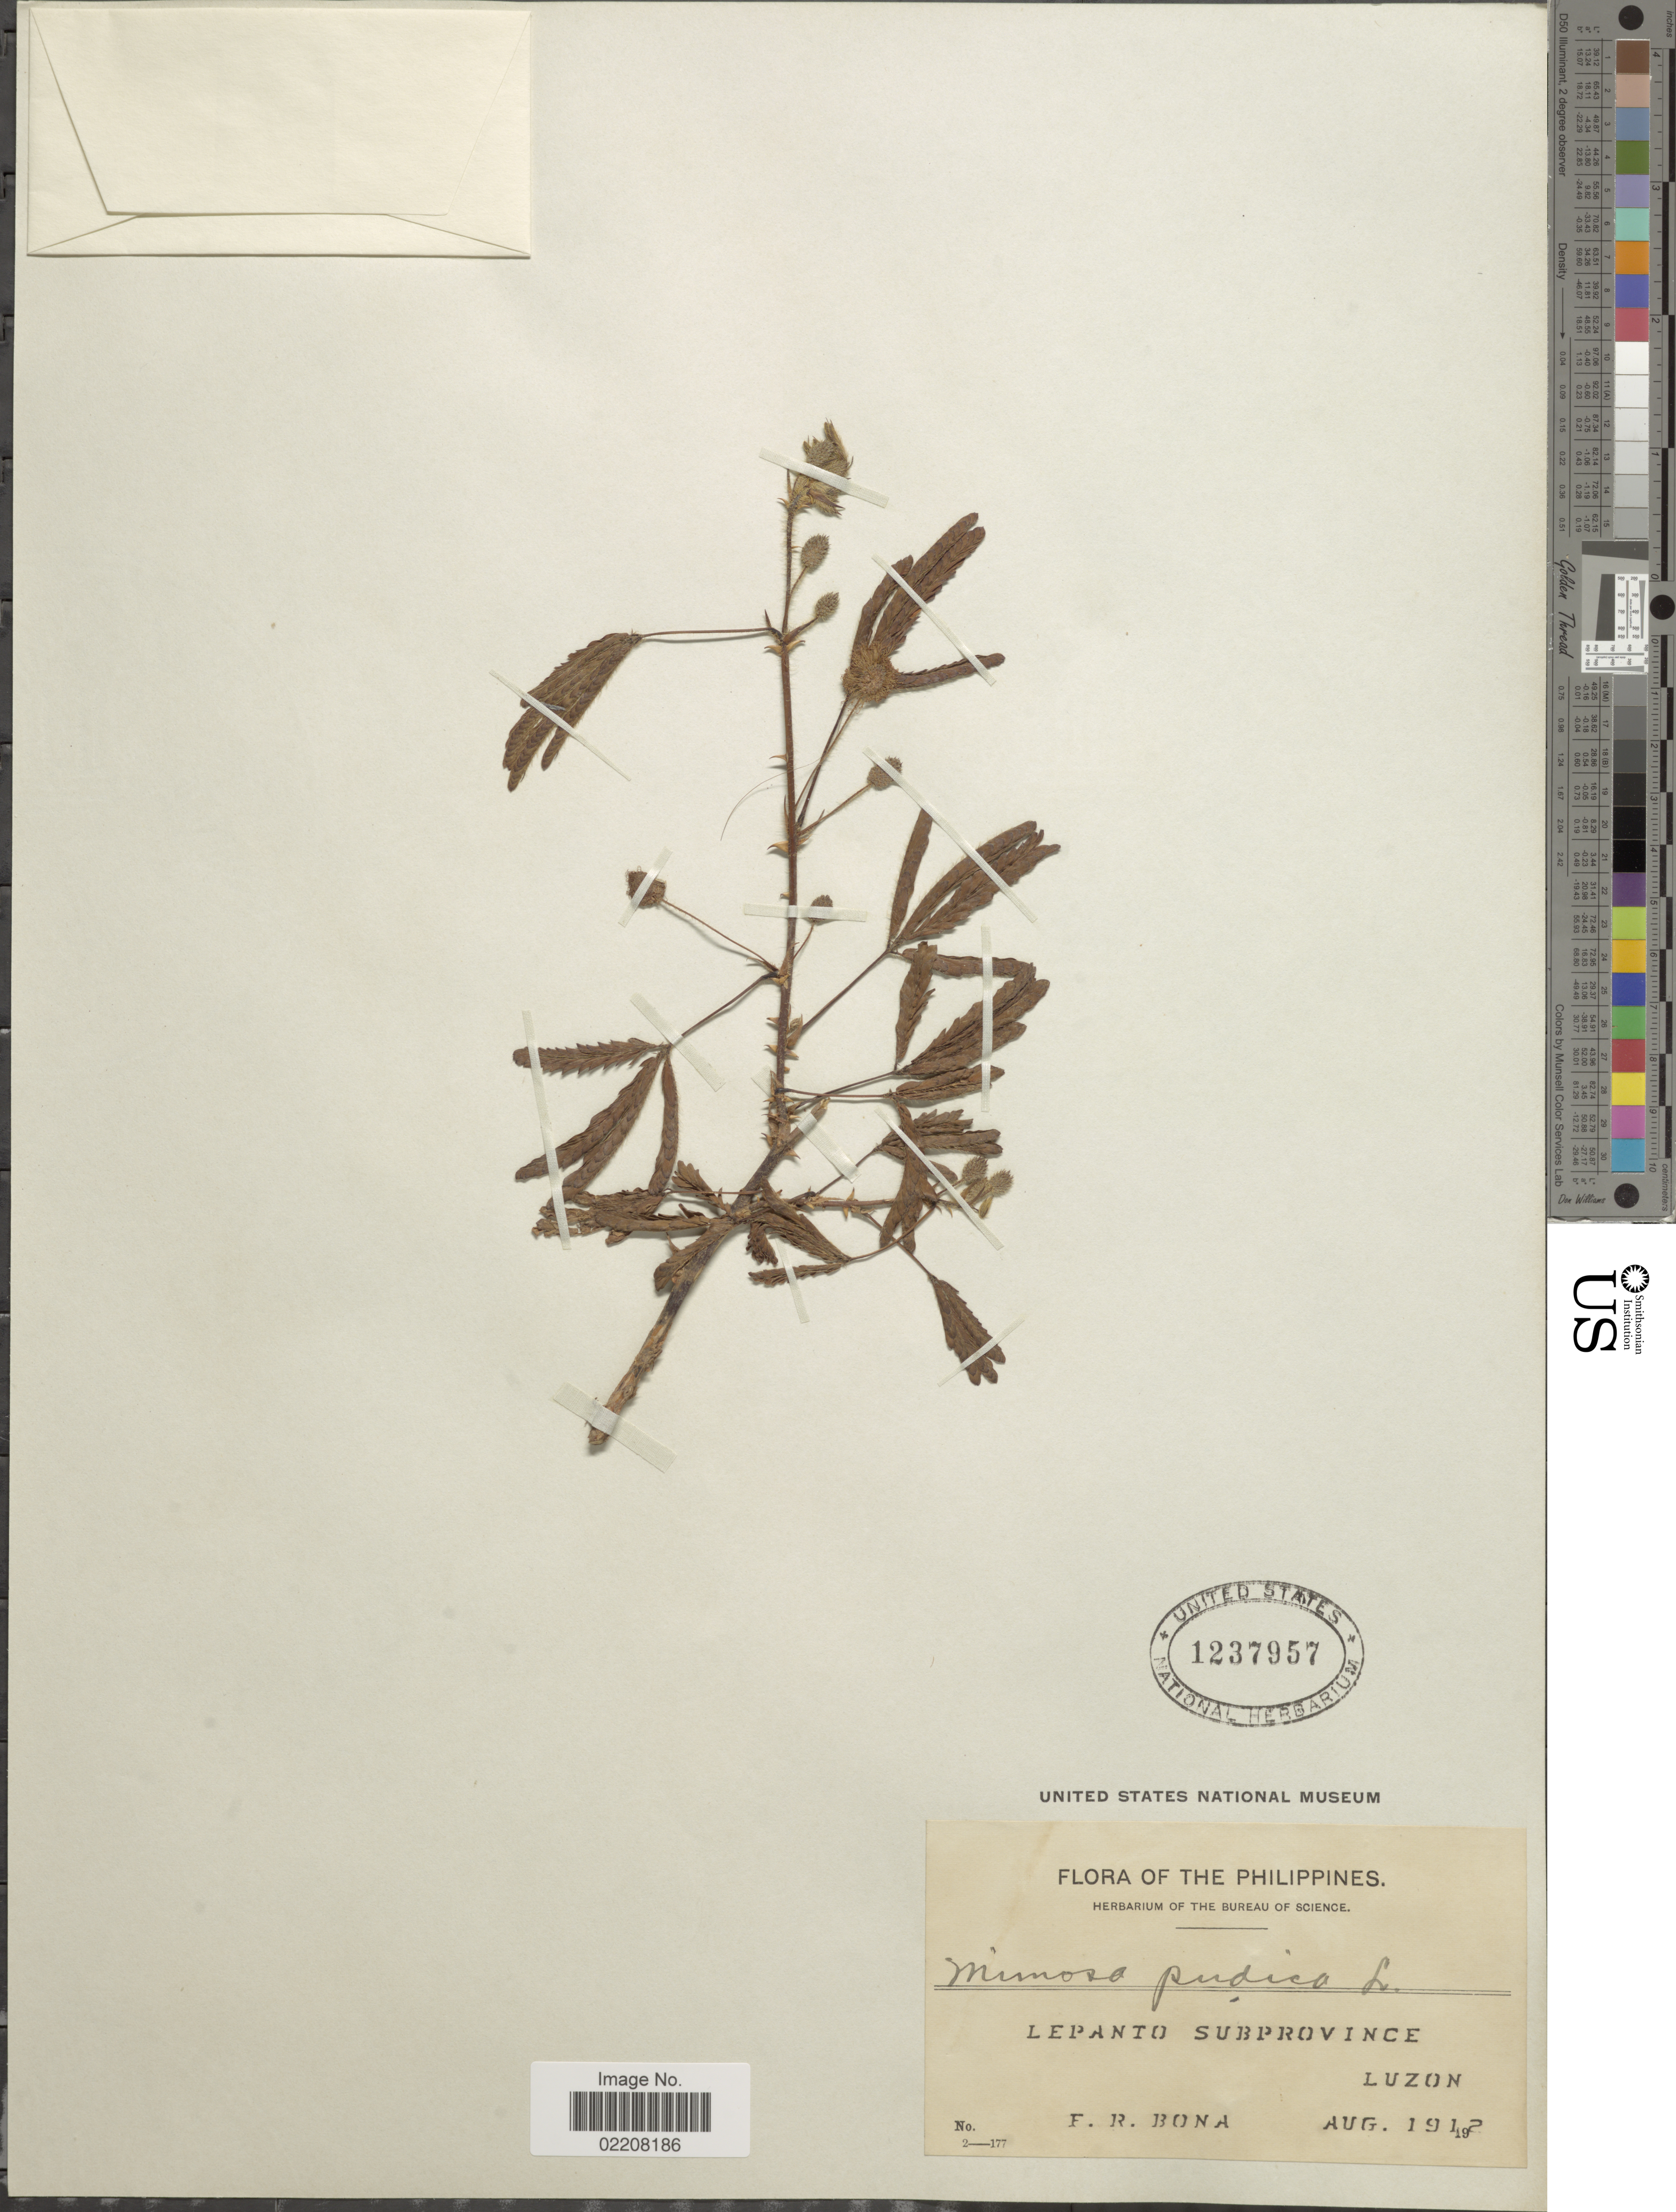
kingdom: Plantae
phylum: Tracheophyta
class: Magnoliopsida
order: Fabales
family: Fabaceae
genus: Mimosa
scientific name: Mimosa sp.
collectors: F. Bona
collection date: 1912-08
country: Philippines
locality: Lepanto Subprovince. Luzon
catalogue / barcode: US 1237957